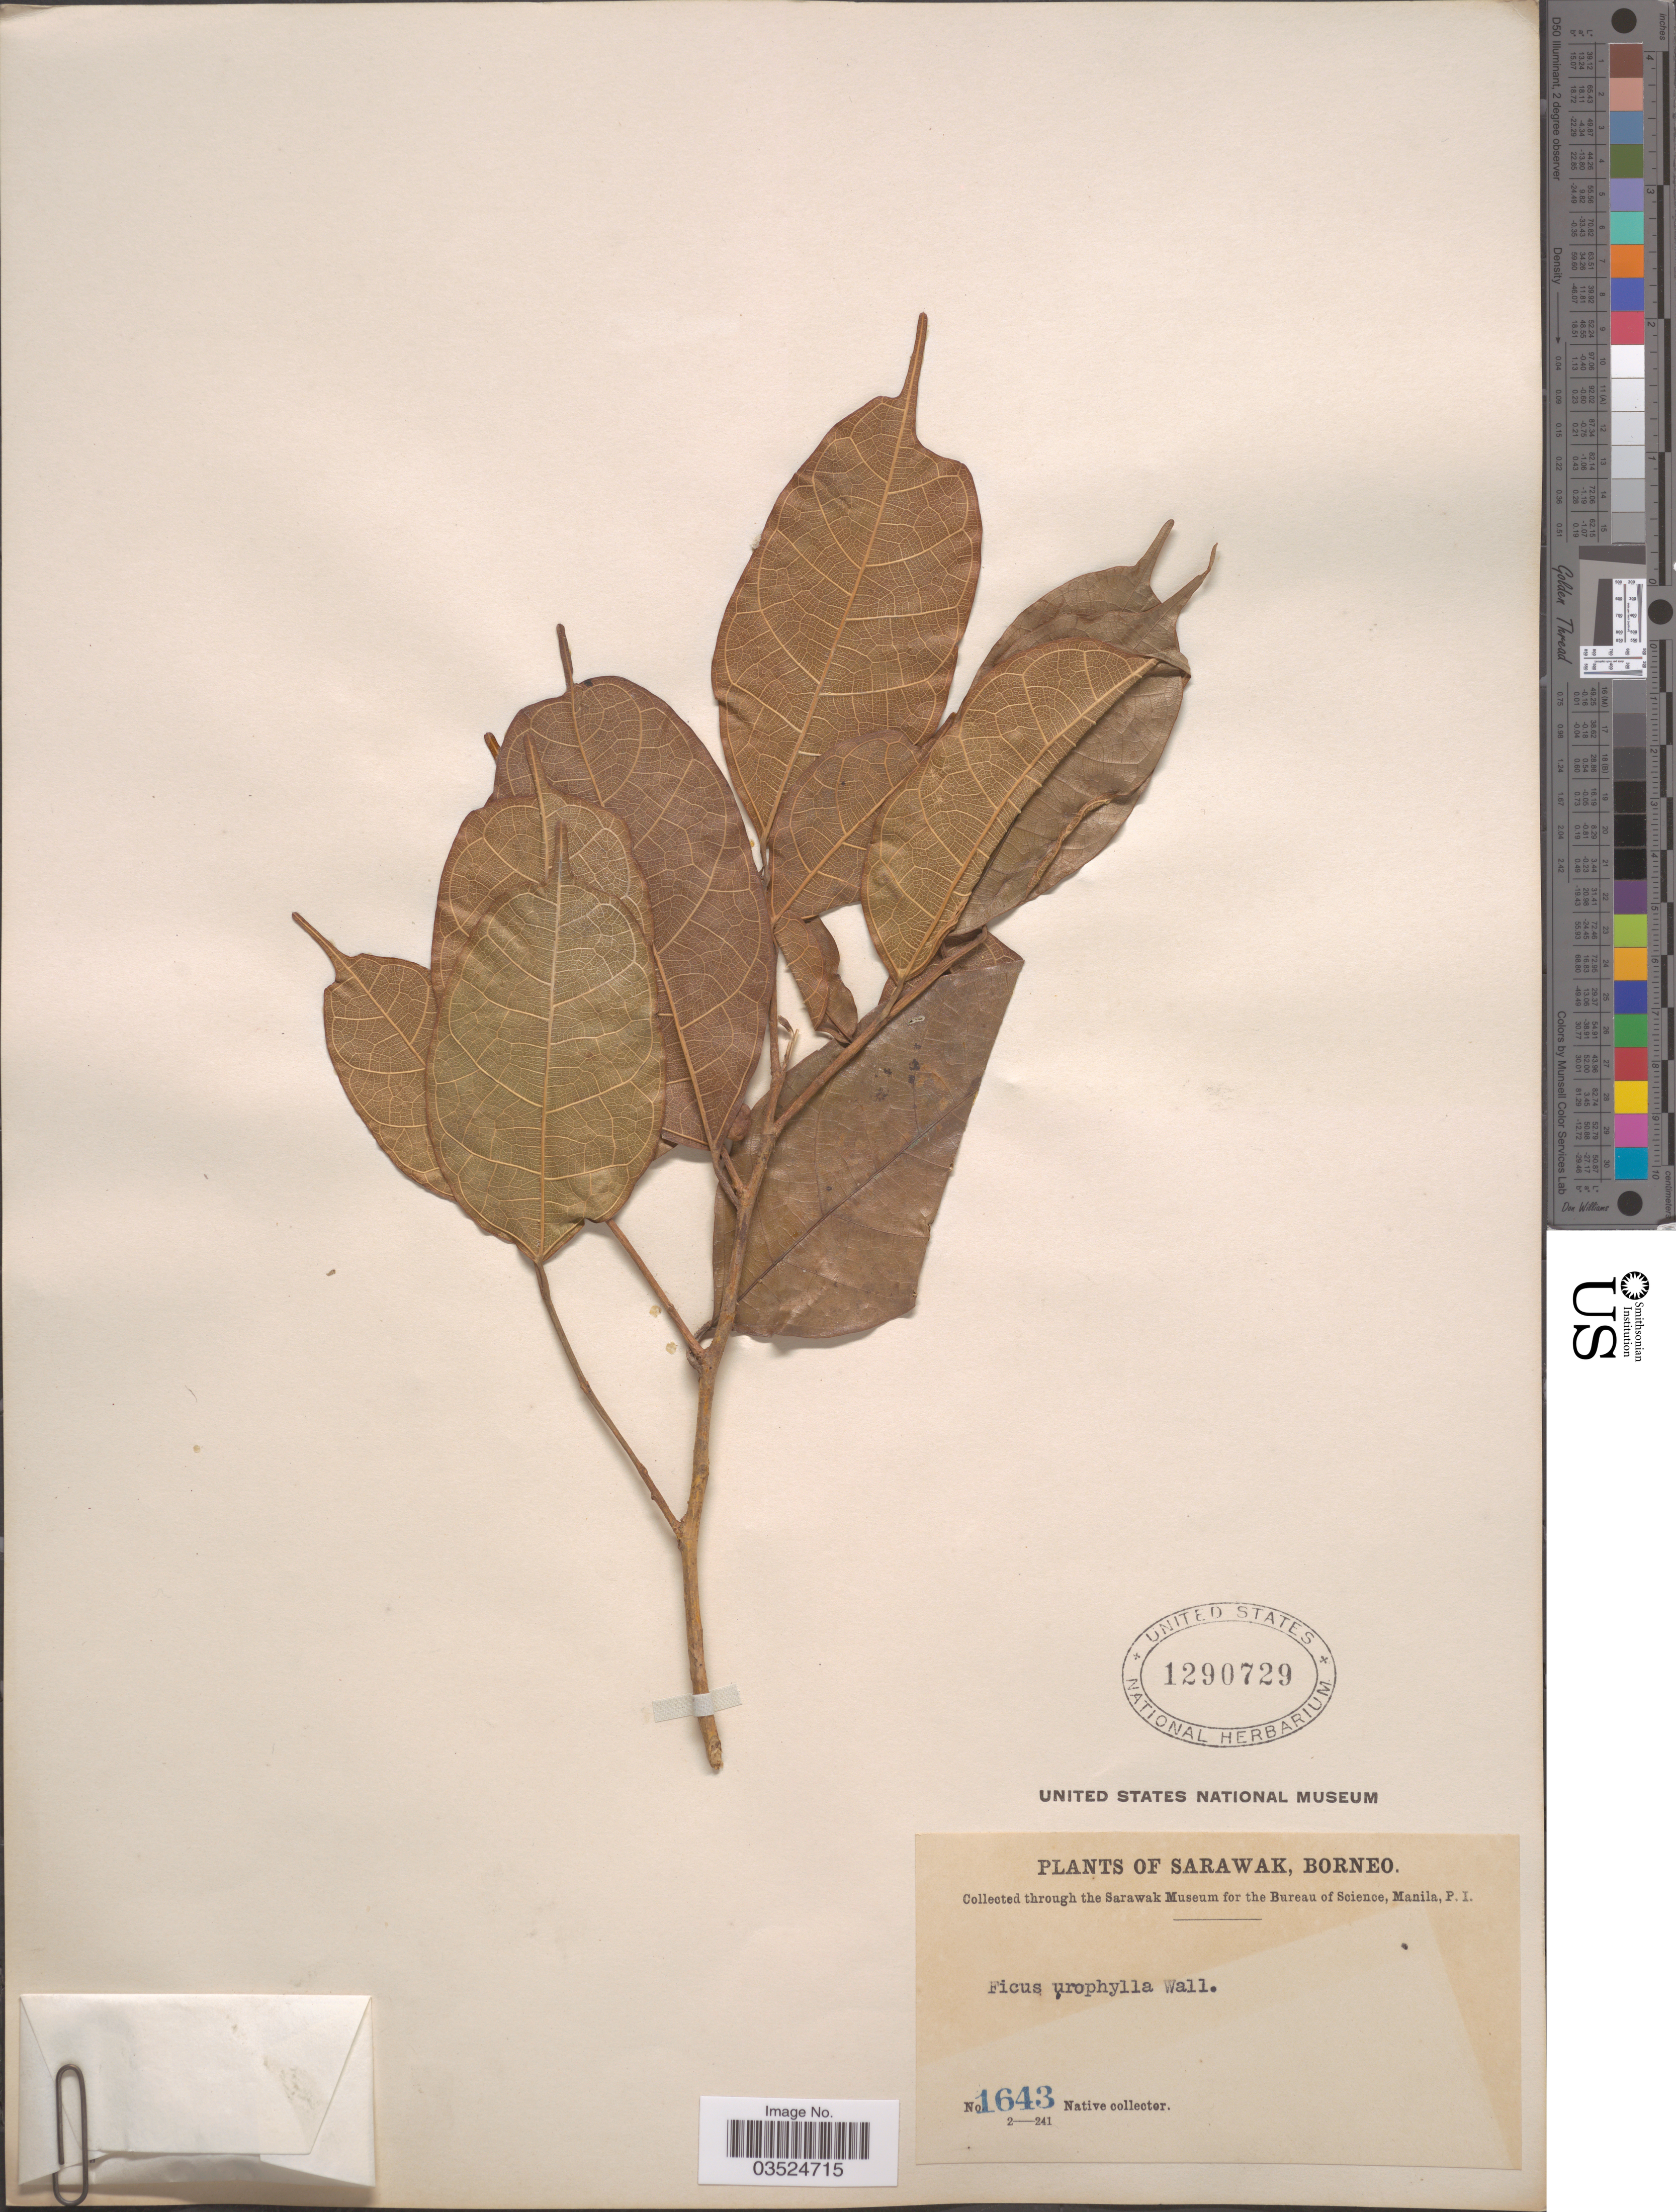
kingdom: Plantae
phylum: Tracheophyta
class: Magnoliopsida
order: Rosales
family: Moraceae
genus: Ficus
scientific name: Ficus urophylla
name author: Wall. ex Miq.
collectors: Native collector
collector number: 1643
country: Malaysia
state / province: Sarawak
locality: Borneo.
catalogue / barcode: US 1290729